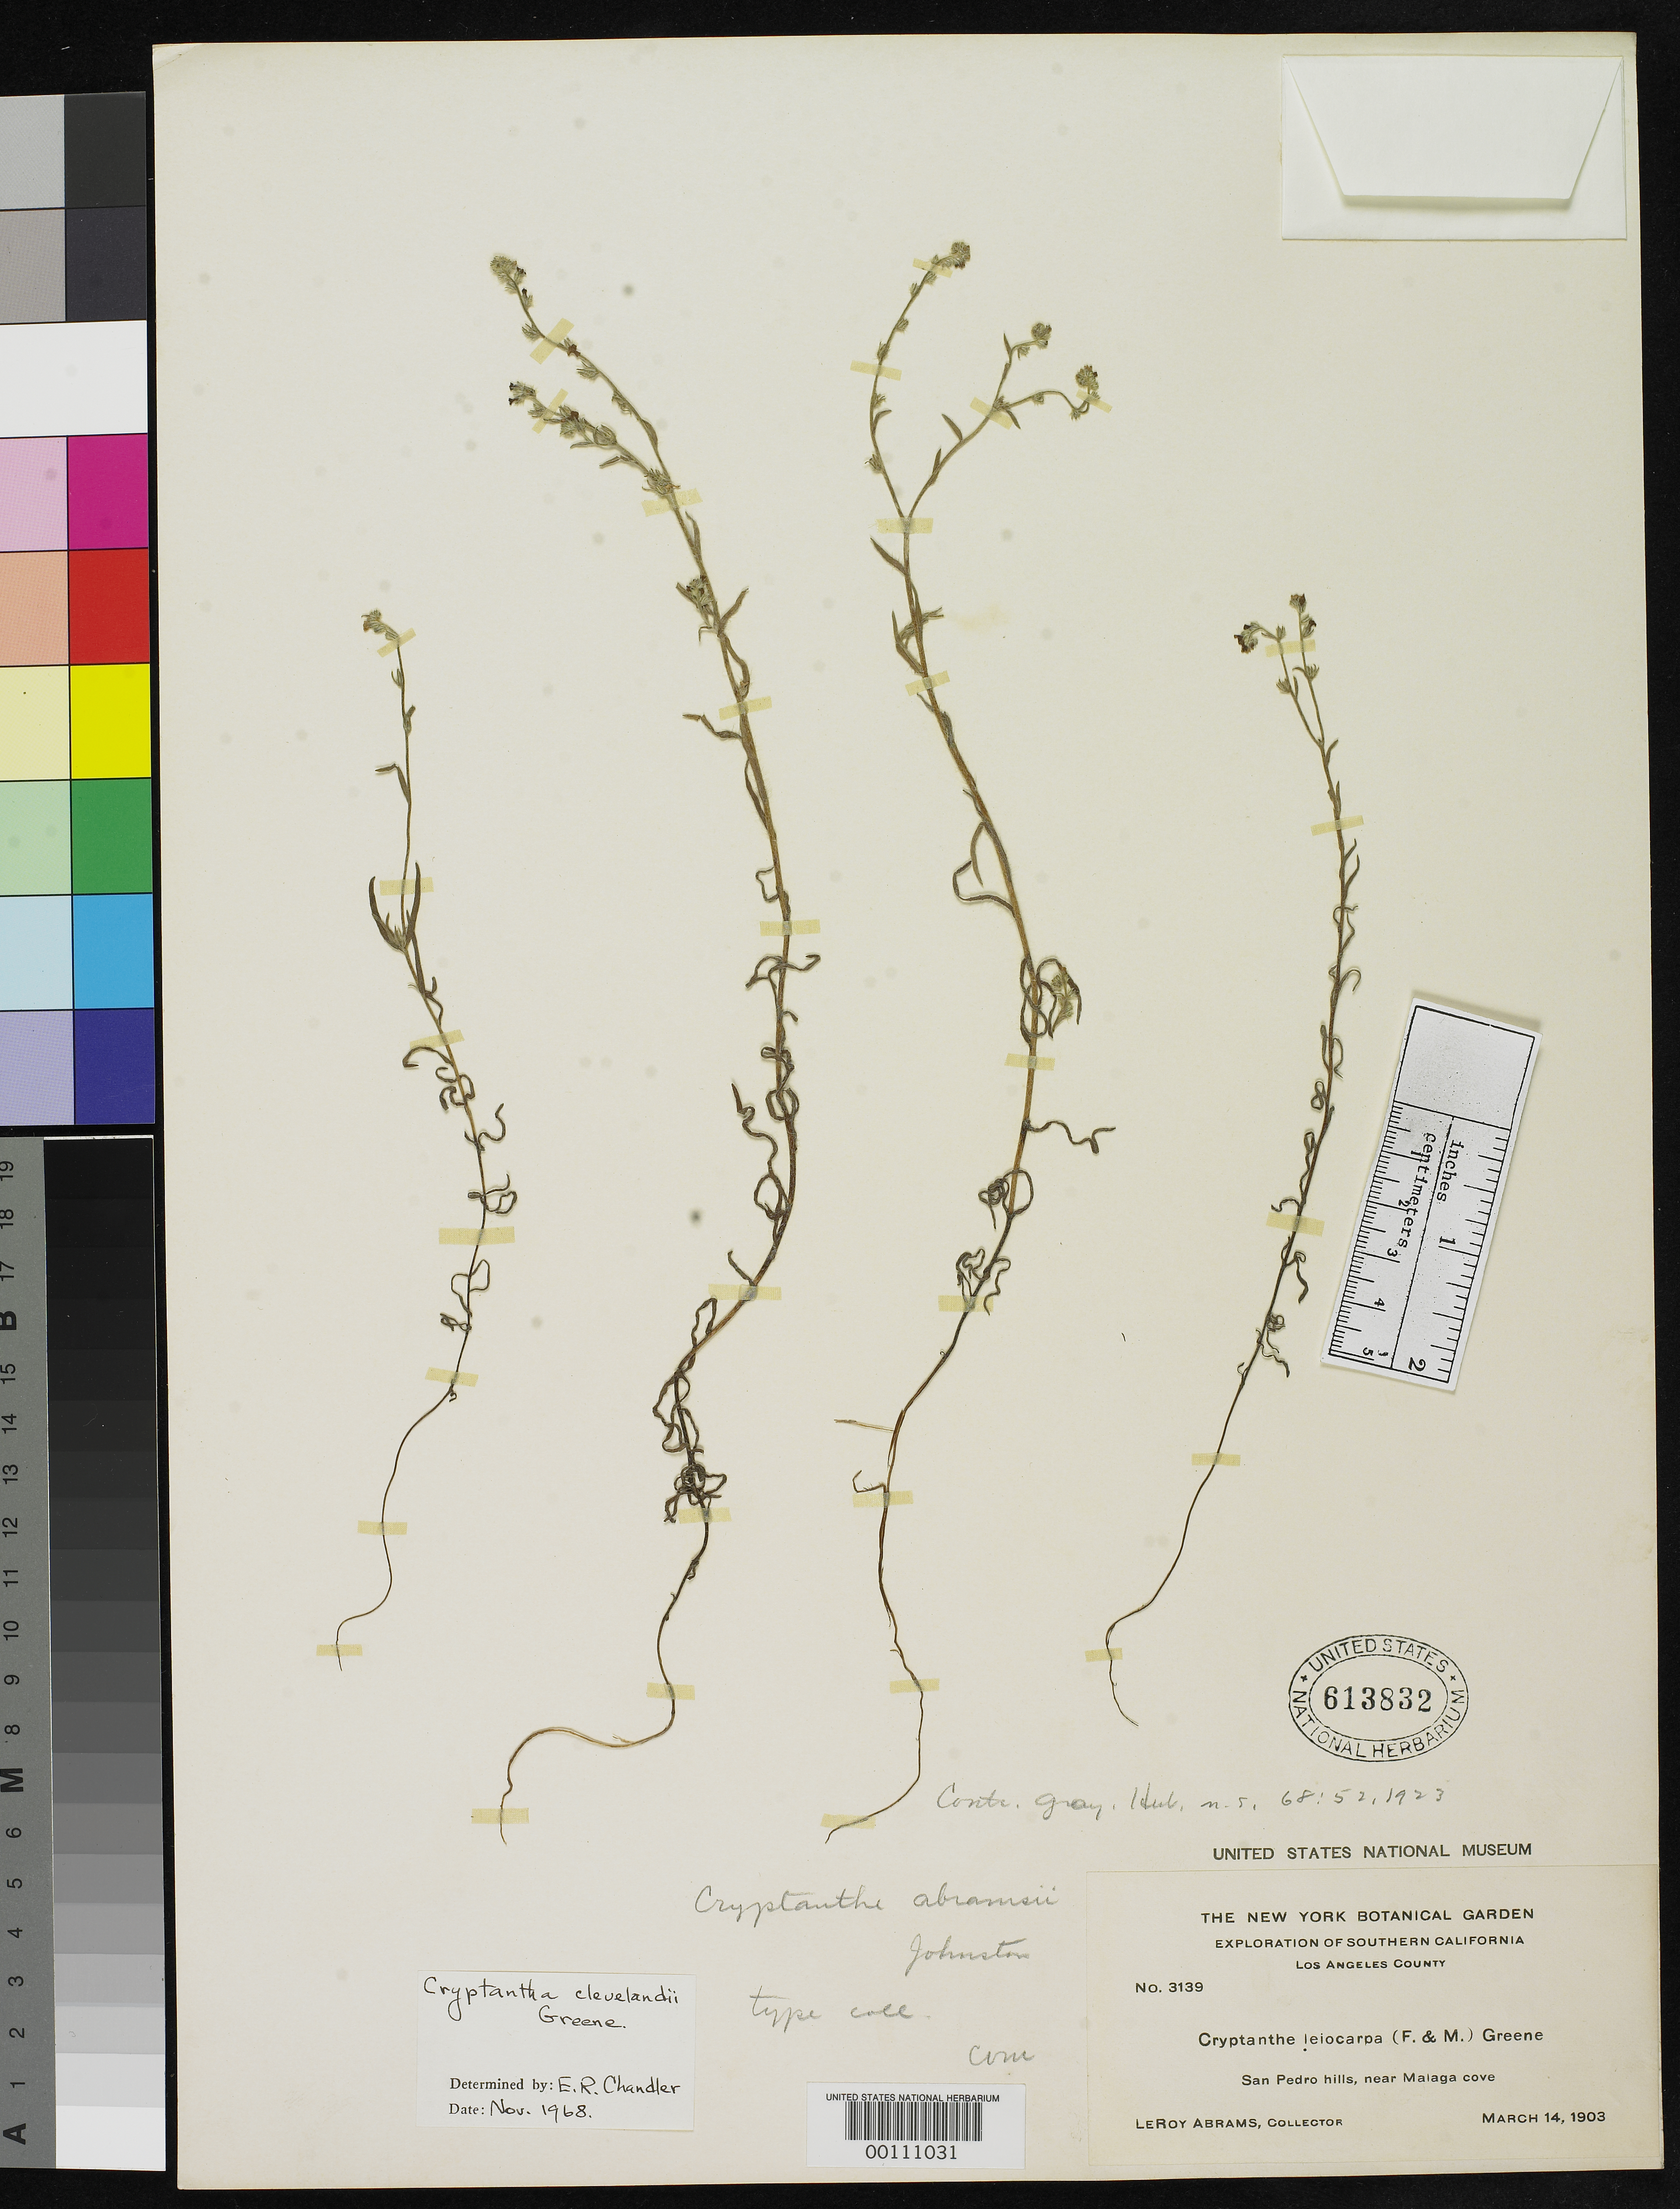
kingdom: Plantae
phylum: Tracheophyta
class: Magnoliopsida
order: Boraginales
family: Boraginaceae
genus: Cryptantha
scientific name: Cryptantha abramsii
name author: I.M. Johnst.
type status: Isotype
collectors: L. Abrams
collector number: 3139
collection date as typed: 14 Mar 1903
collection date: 1903-03-14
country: United States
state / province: California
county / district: Los Angeles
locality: San Pedro Hills, near Malaga Cove.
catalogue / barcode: US 613832